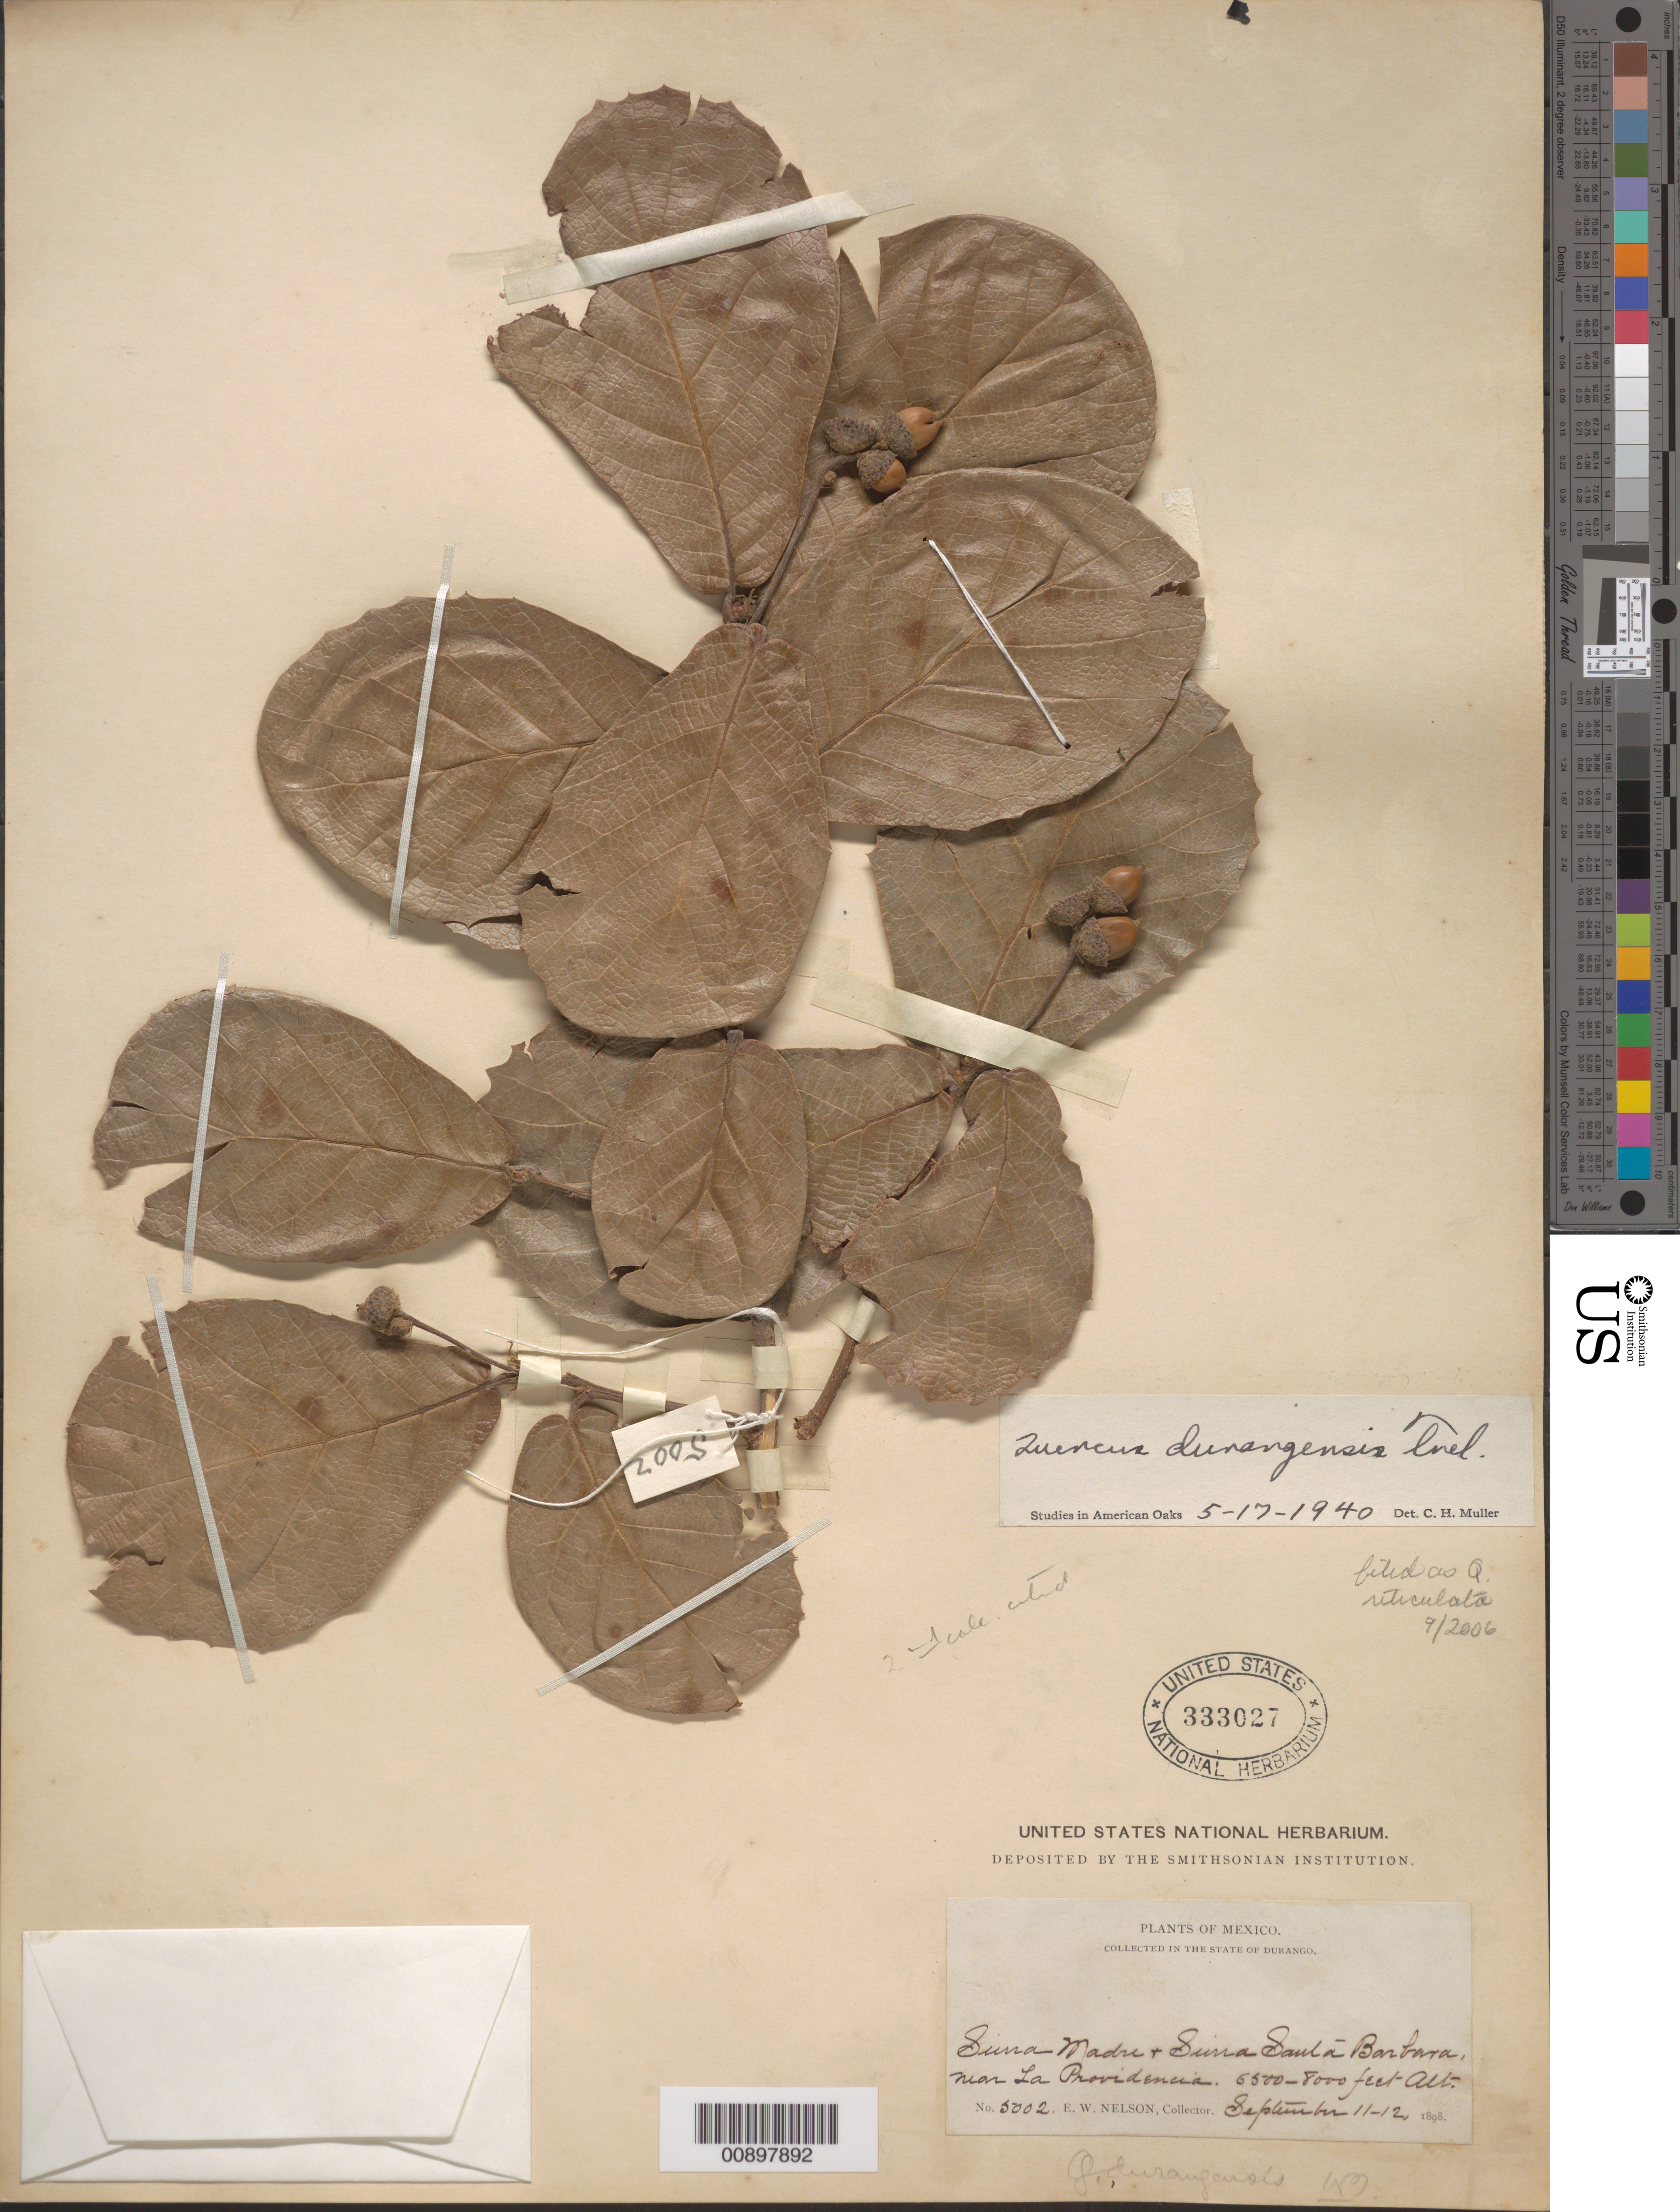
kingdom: Plantae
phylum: Tracheophyta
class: Magnoliopsida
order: Fagales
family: Fagaceae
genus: Quercus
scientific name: Quercus reticulata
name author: Humb. & Bonpl.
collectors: E. W. Nelson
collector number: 5002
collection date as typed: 11 Sep 1898 to 12 Sep 1898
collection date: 1898-09-11/1898-09-12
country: Mexico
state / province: Durango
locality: Sierra Madre & Sierra Santa Barbara, near La Providencia.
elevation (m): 1981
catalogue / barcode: US 333027